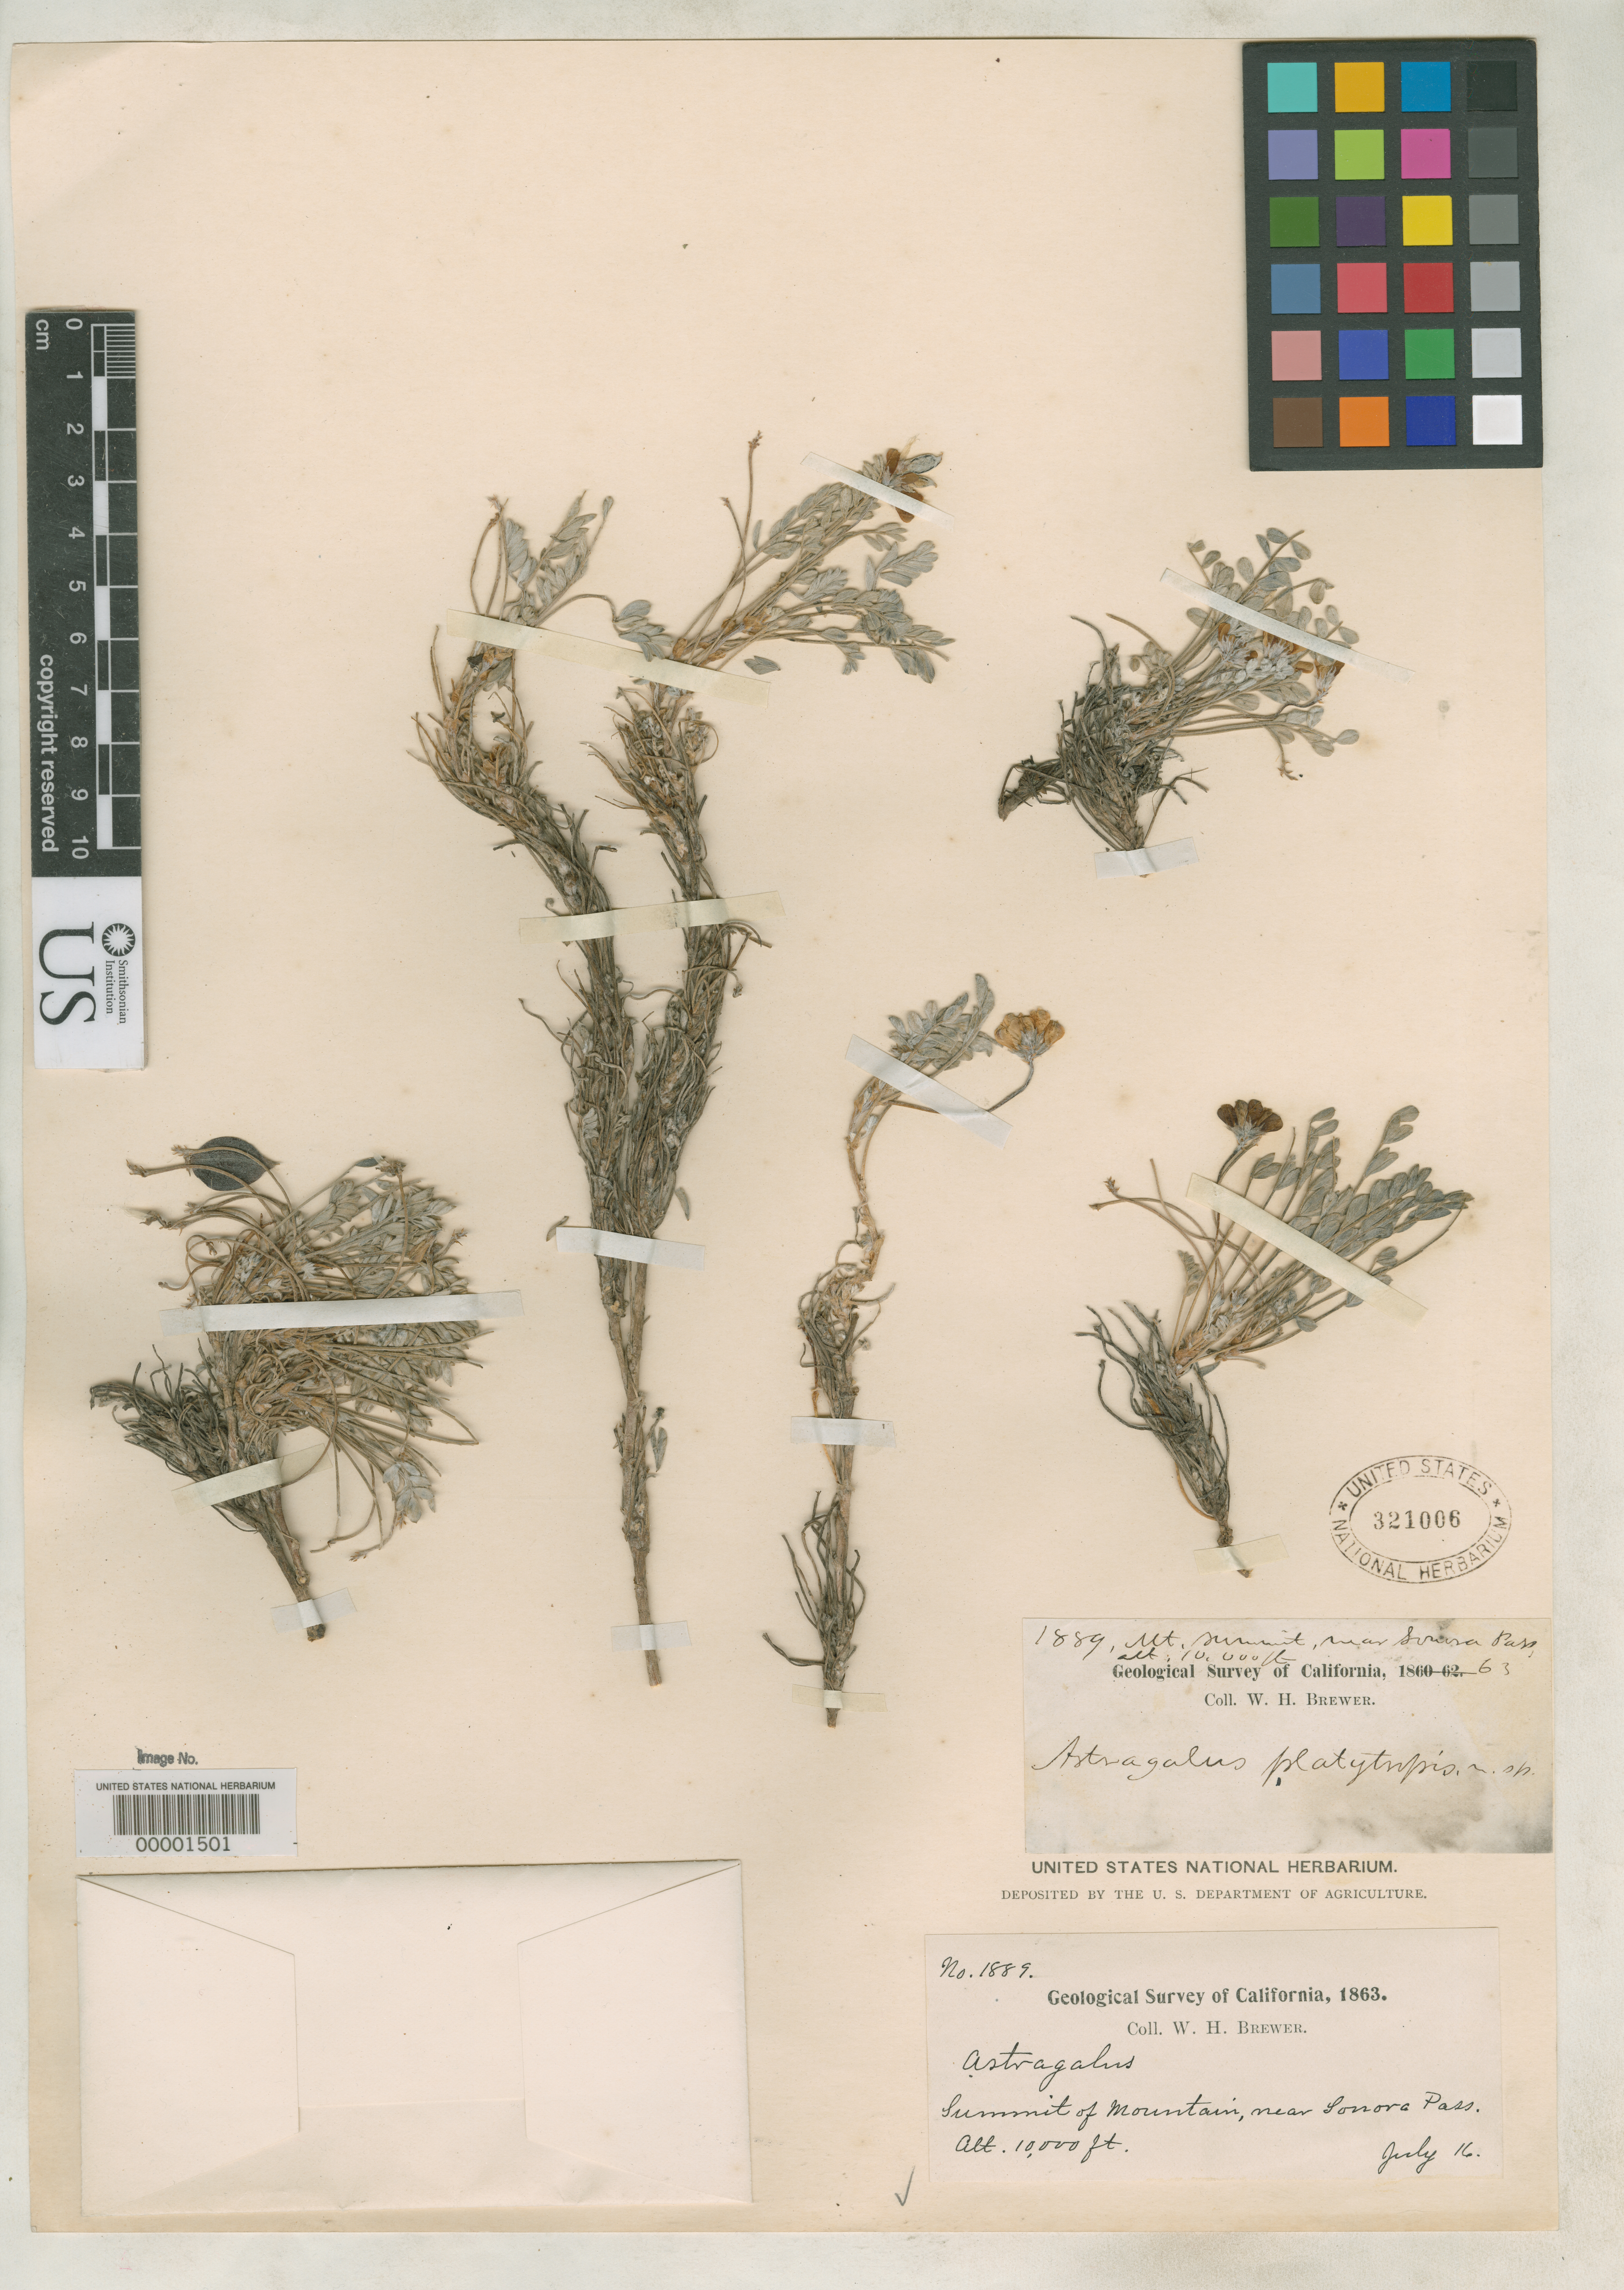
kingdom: Plantae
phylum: Tracheophyta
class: Magnoliopsida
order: Fabales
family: Fabaceae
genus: Astragalus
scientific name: Astragalus platytropis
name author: A. Gray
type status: Isotype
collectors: W. H. Brewer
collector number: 1889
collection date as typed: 16 Jul 1863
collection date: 1863-07-16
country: United States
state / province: California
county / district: Mono/Tuolumne/Alpine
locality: Sonora Pass.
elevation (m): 305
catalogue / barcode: US 321006